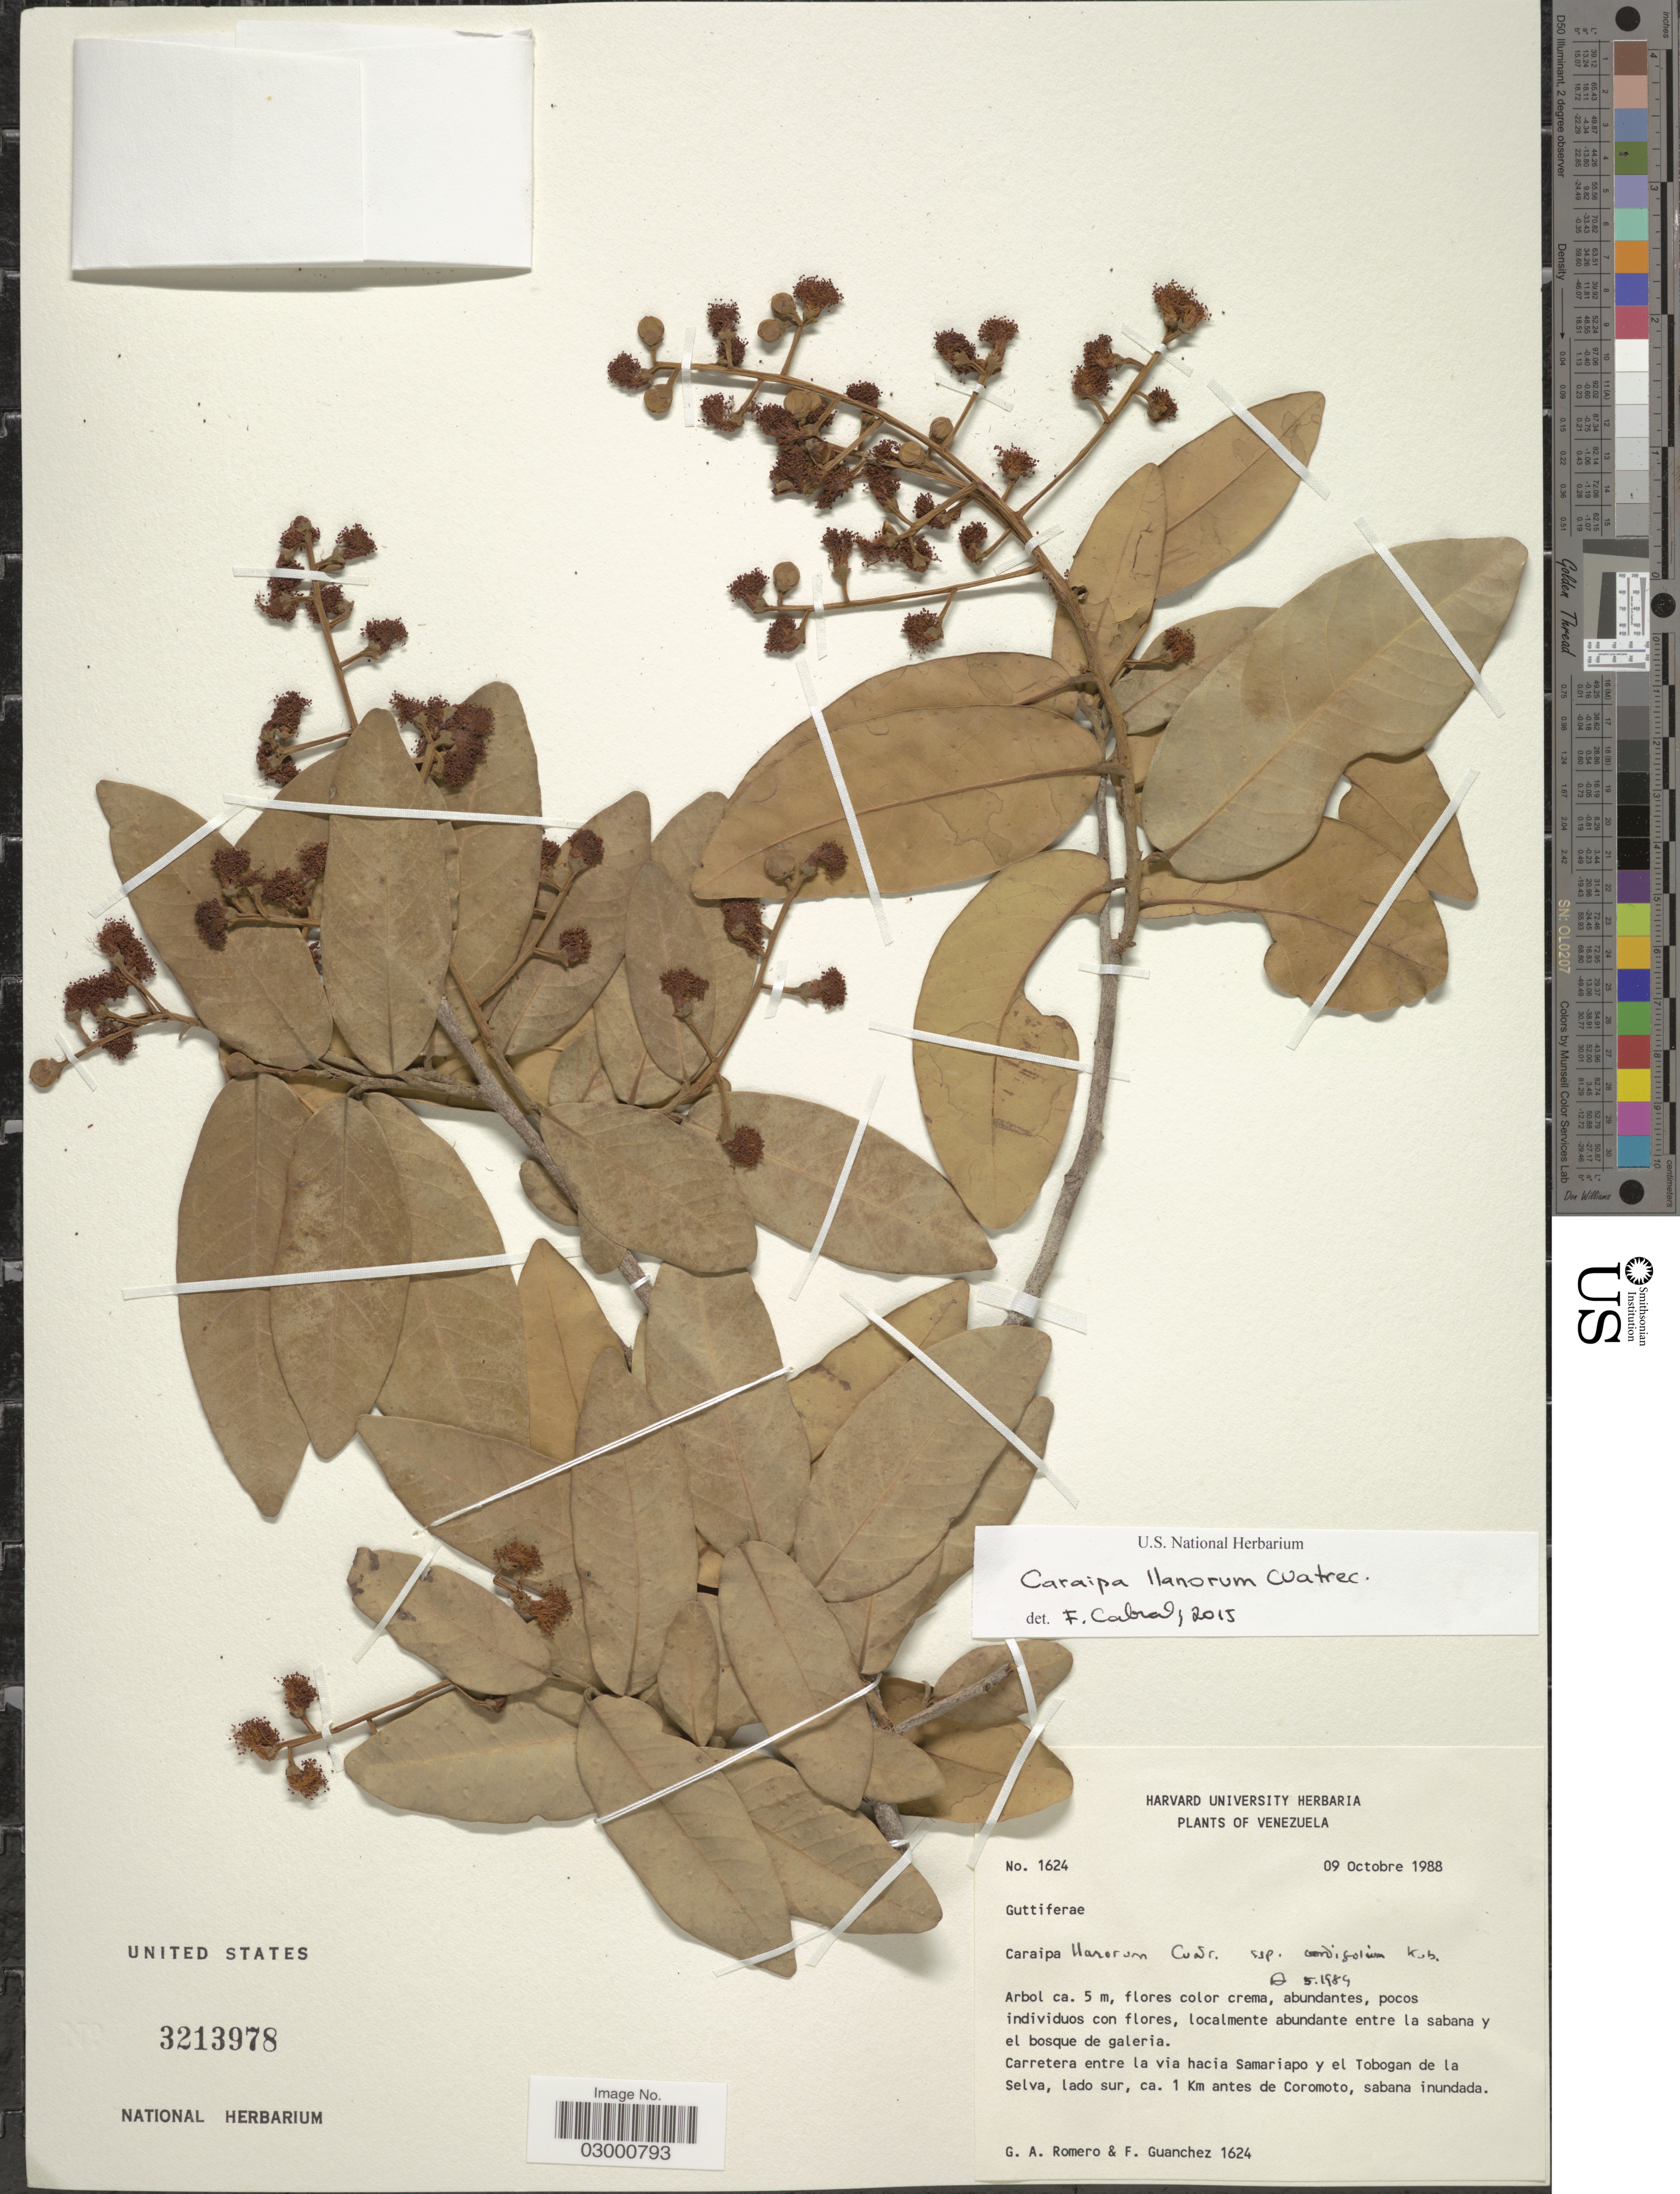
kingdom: Plantae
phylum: Tracheophyta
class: Magnoliopsida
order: Malpighiales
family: Calophyllaceae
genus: Caraipa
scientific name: Caraipa llanorum subsp. llanorum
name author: Cuatrec.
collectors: G. Romero & F. Guánchez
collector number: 1624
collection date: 1988-10-09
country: Venezuela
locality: Carretera entre la via hacia Samariapo y el Tobogan de la Selva, lado sur, ca. 1 Km antes de Coromoto.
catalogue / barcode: US 3213978